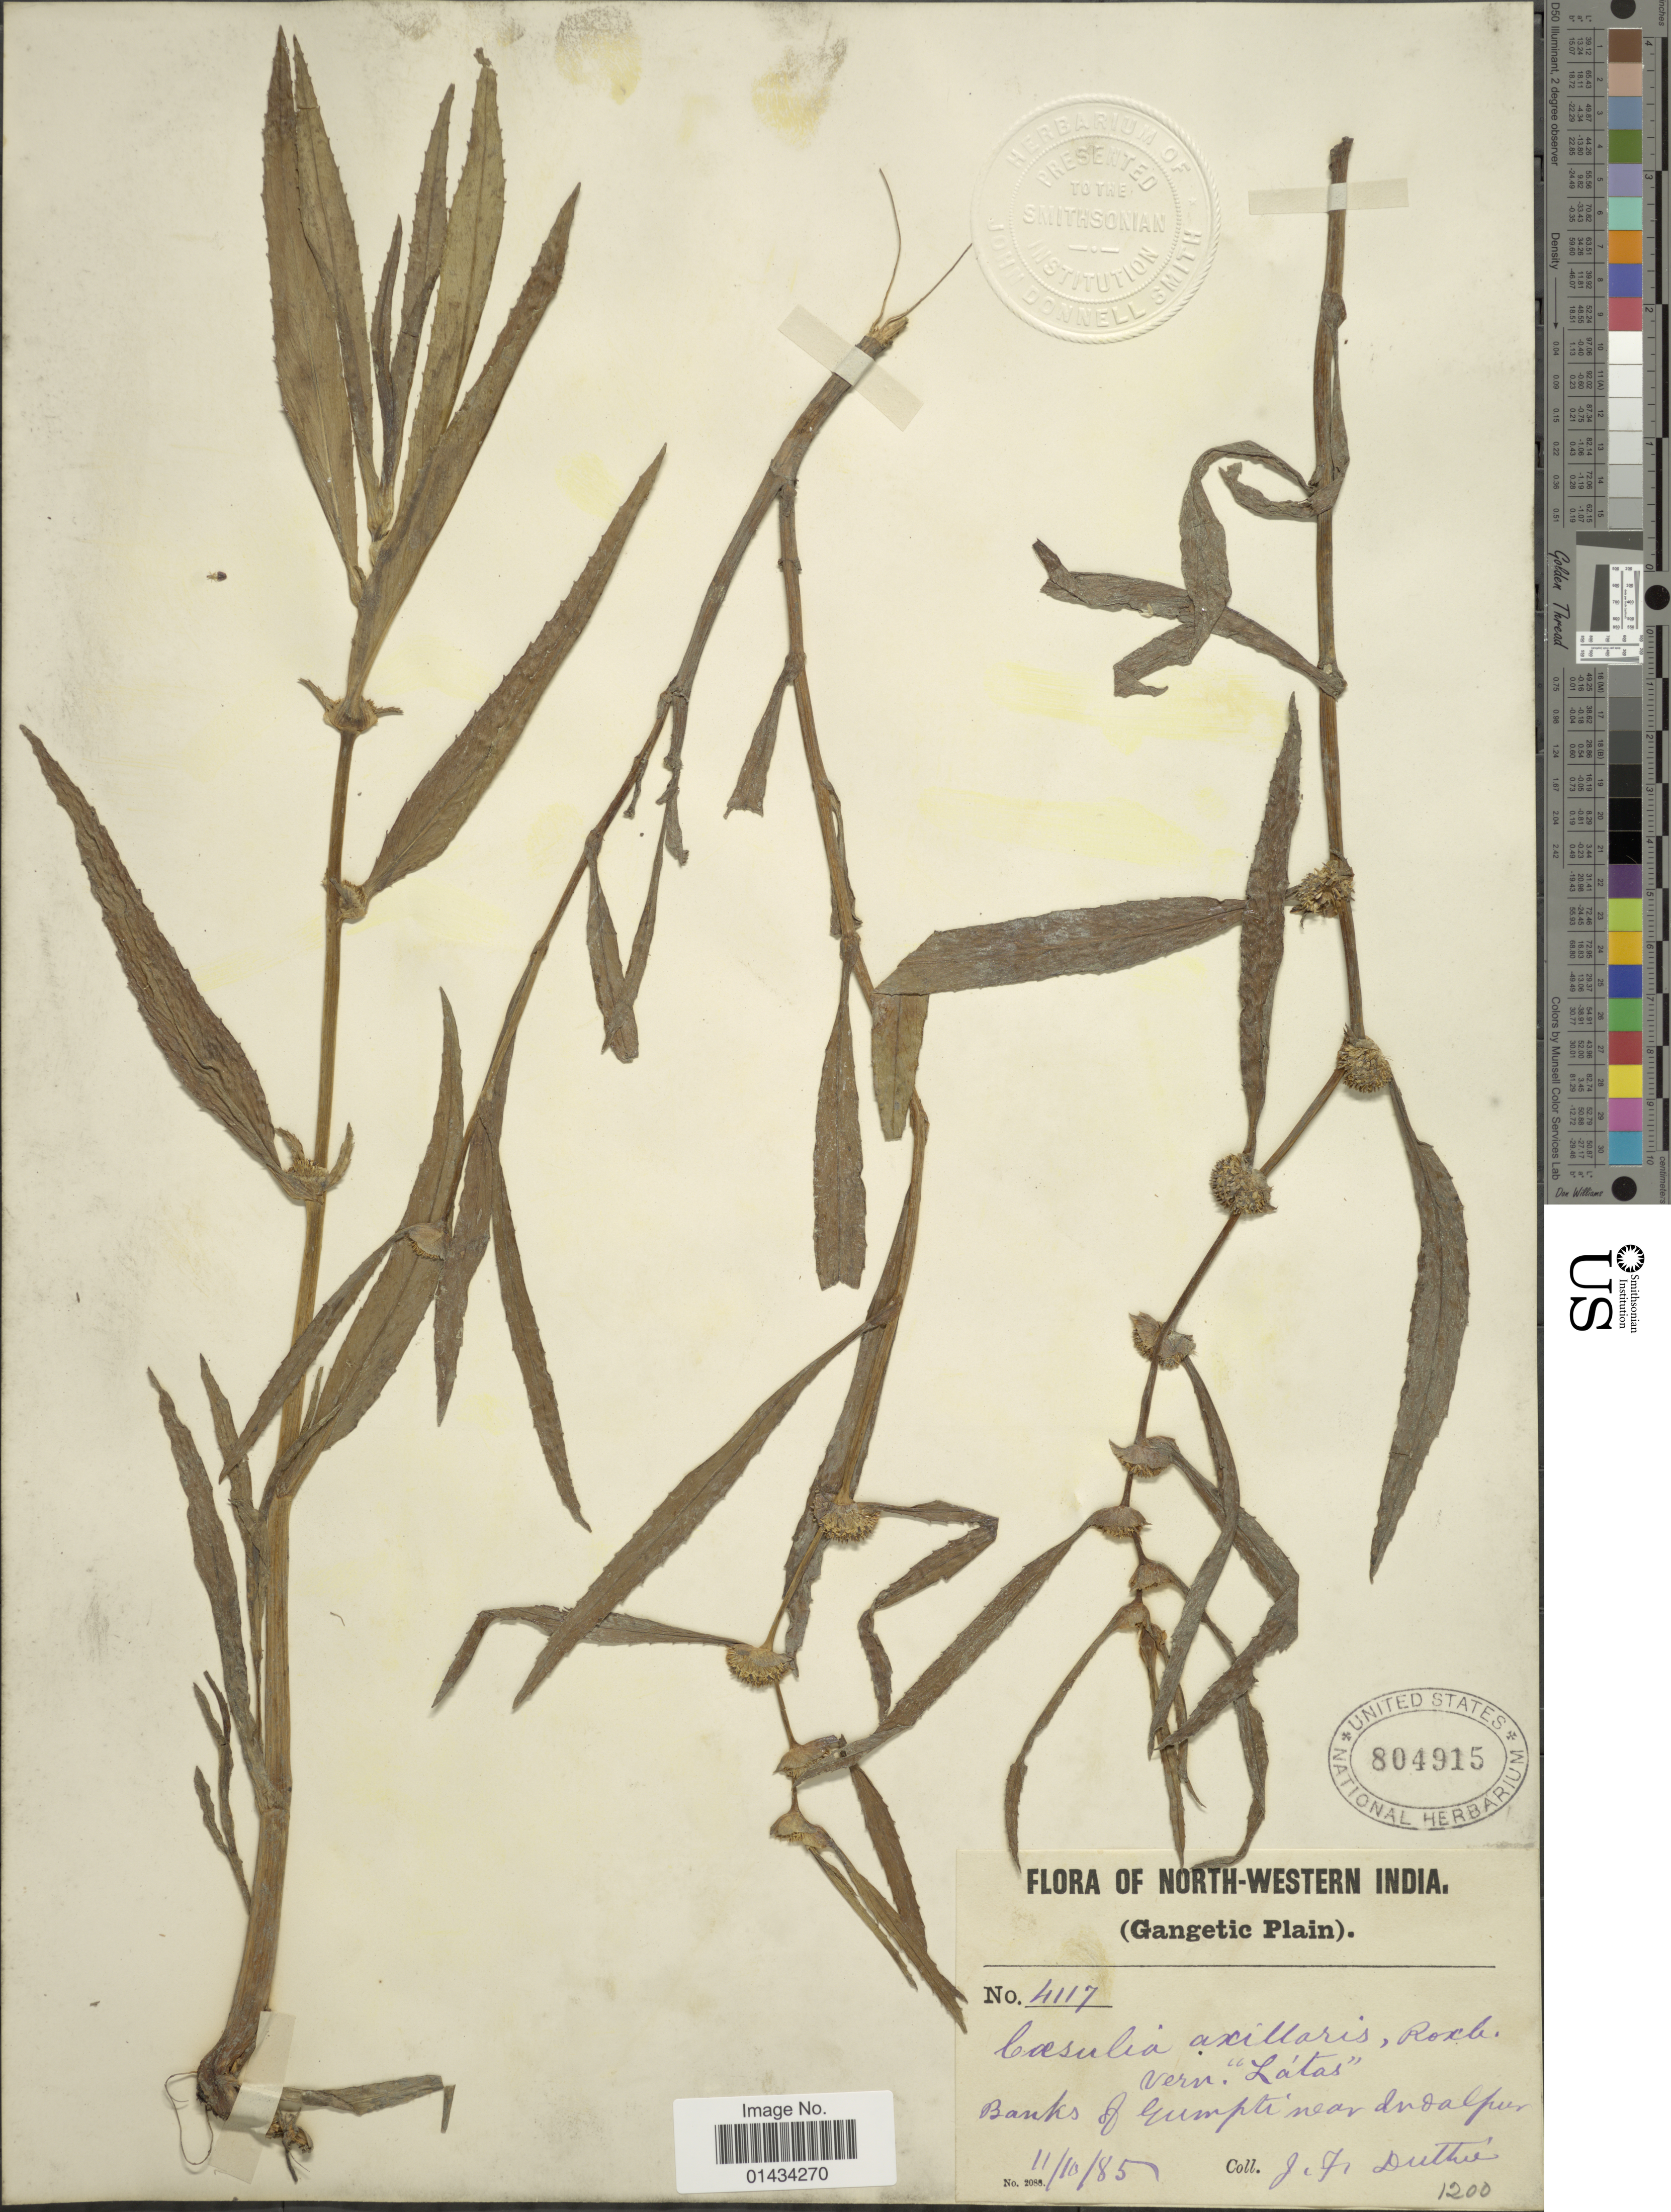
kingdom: Plantae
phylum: Tracheophyta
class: Magnoliopsida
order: Asterales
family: Asteraceae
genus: Caesulia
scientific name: Caesulia axillaris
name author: Roxb.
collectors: J. F. Duthie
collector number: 4117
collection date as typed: Transcribed d/m/y: 11/10/85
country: India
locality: North-Western India (Gangetic Plain), banks of Gumpti near Indalpur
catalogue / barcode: US 804915